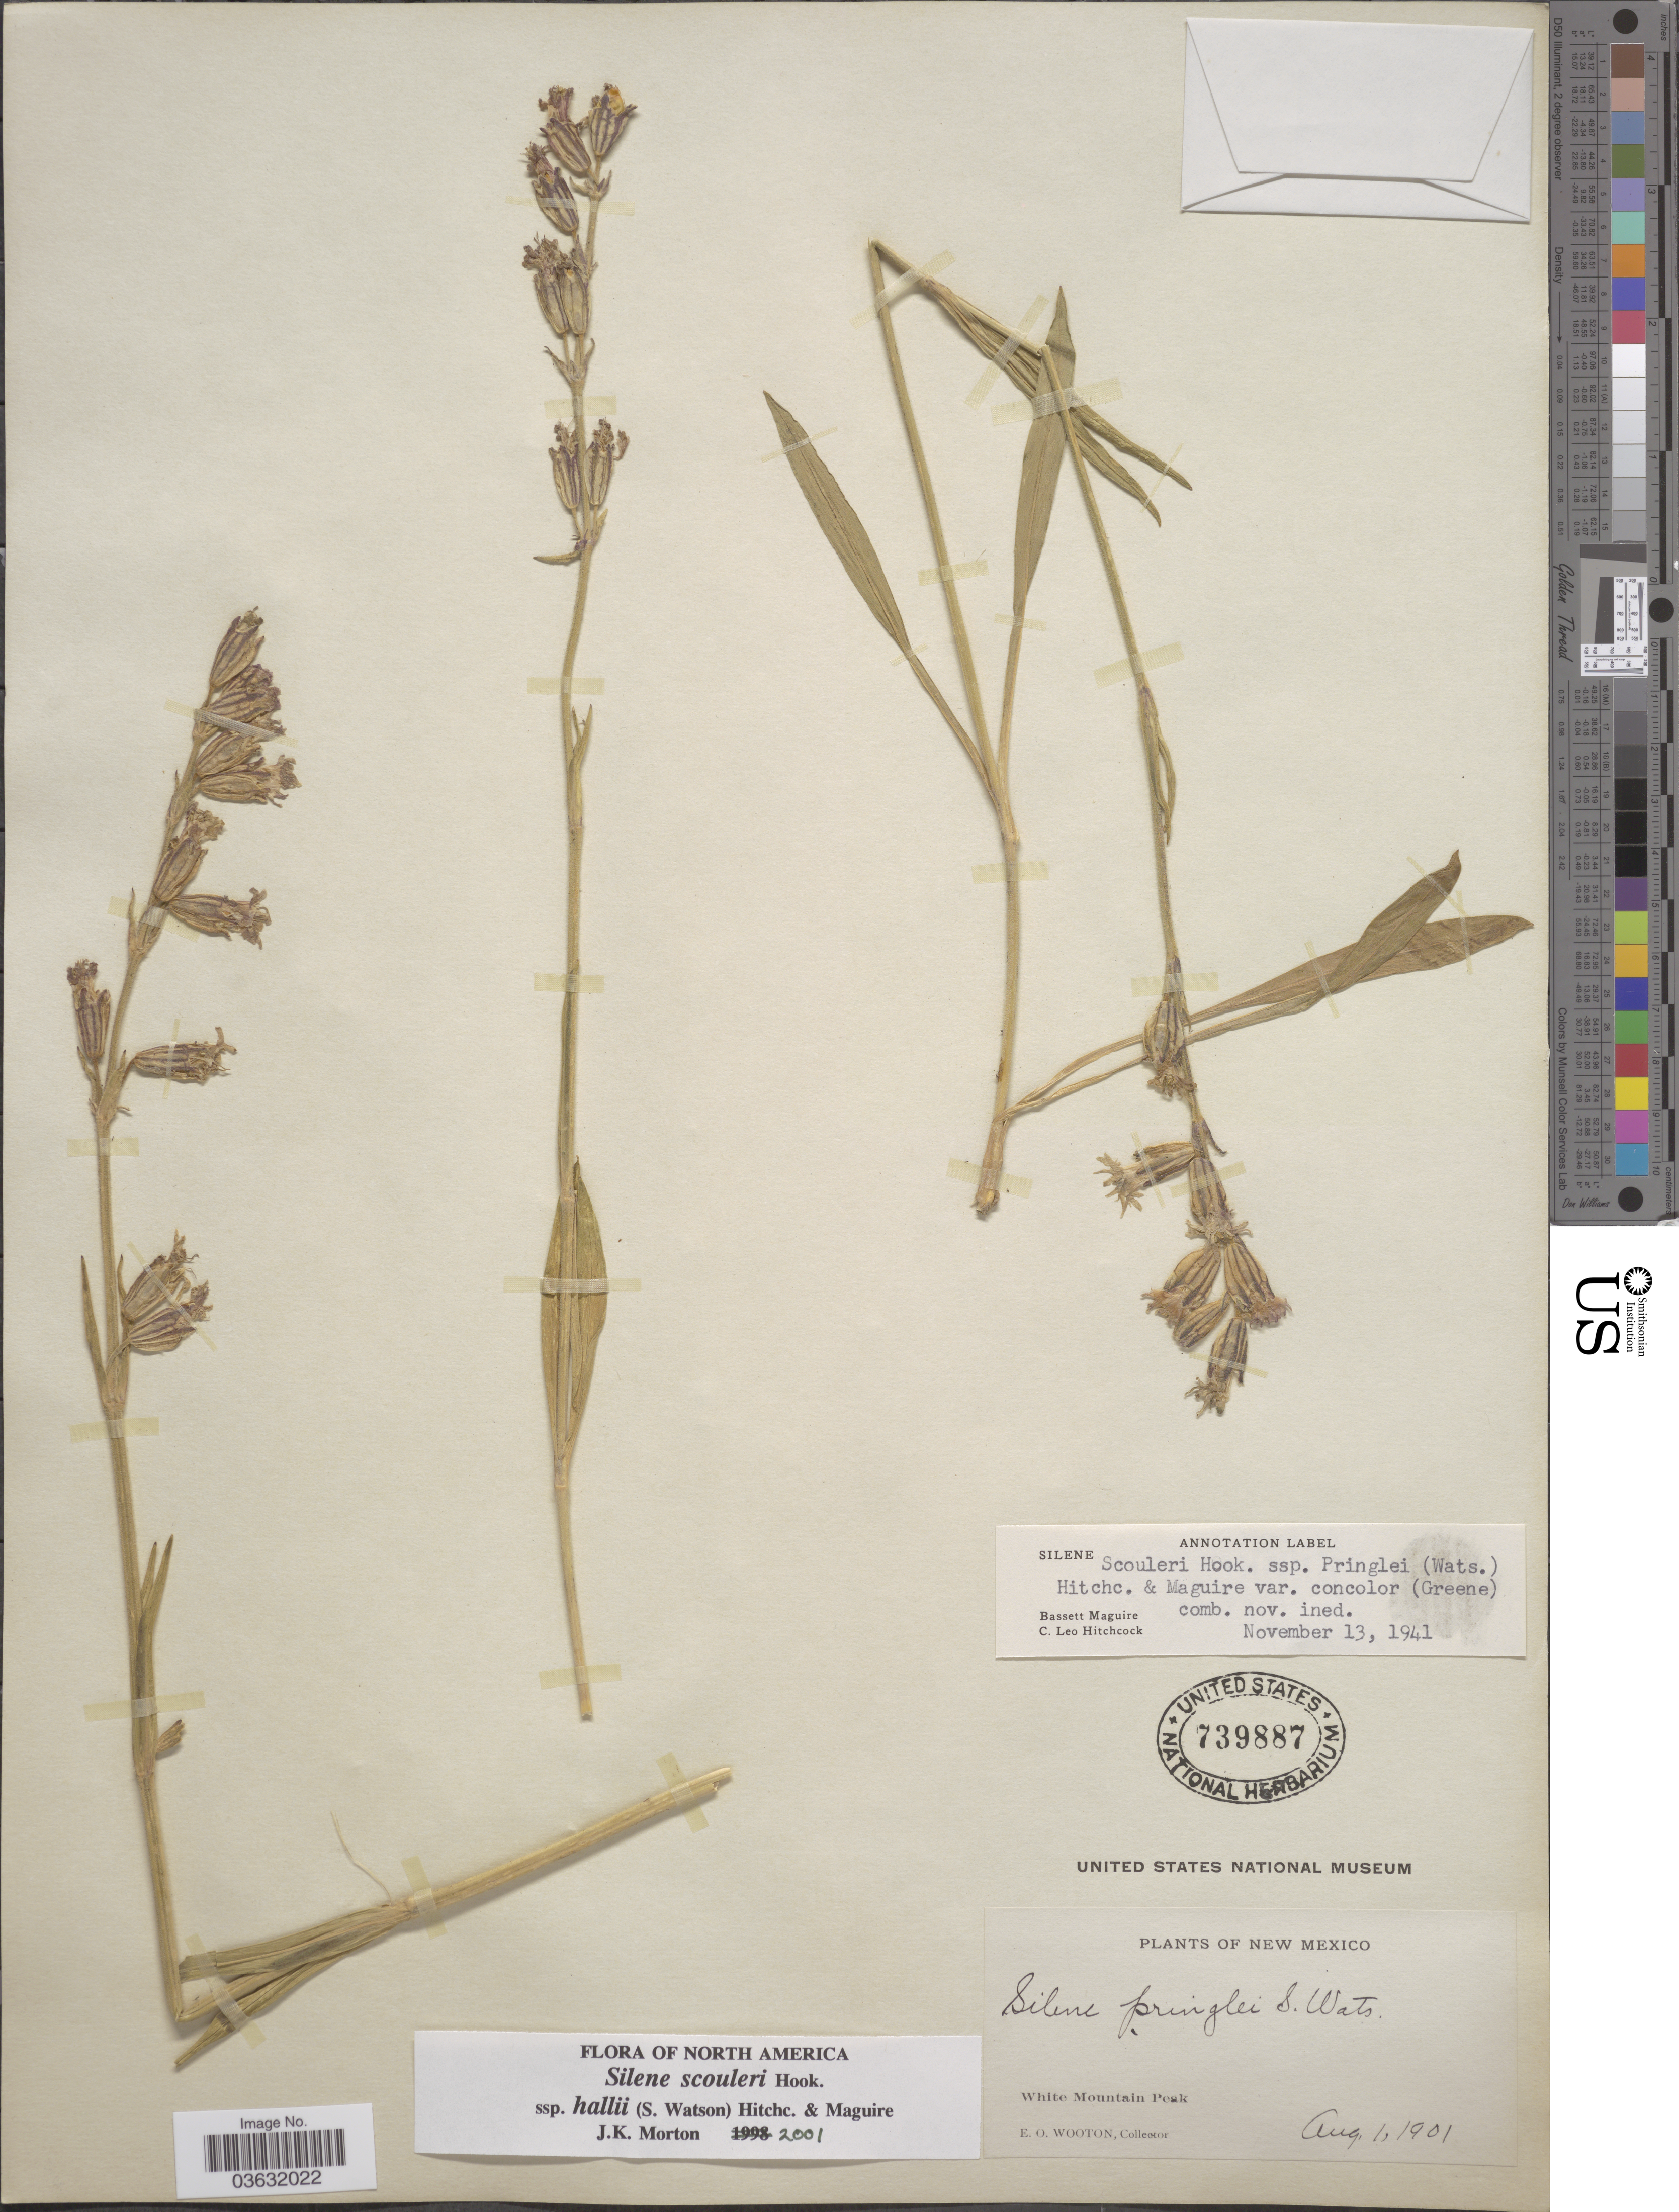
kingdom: Plantae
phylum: Tracheophyta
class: Magnoliopsida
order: Caryophyllales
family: Caryophyllaceae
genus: Silene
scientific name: Silene scouleri subsp. hallii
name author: (S. Watson) C.L. Hitchc. & Maguire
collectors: E. O. Wooton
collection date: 1901-08-01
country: United States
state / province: New Mexico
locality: White Mountain Peak.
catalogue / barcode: US 739887